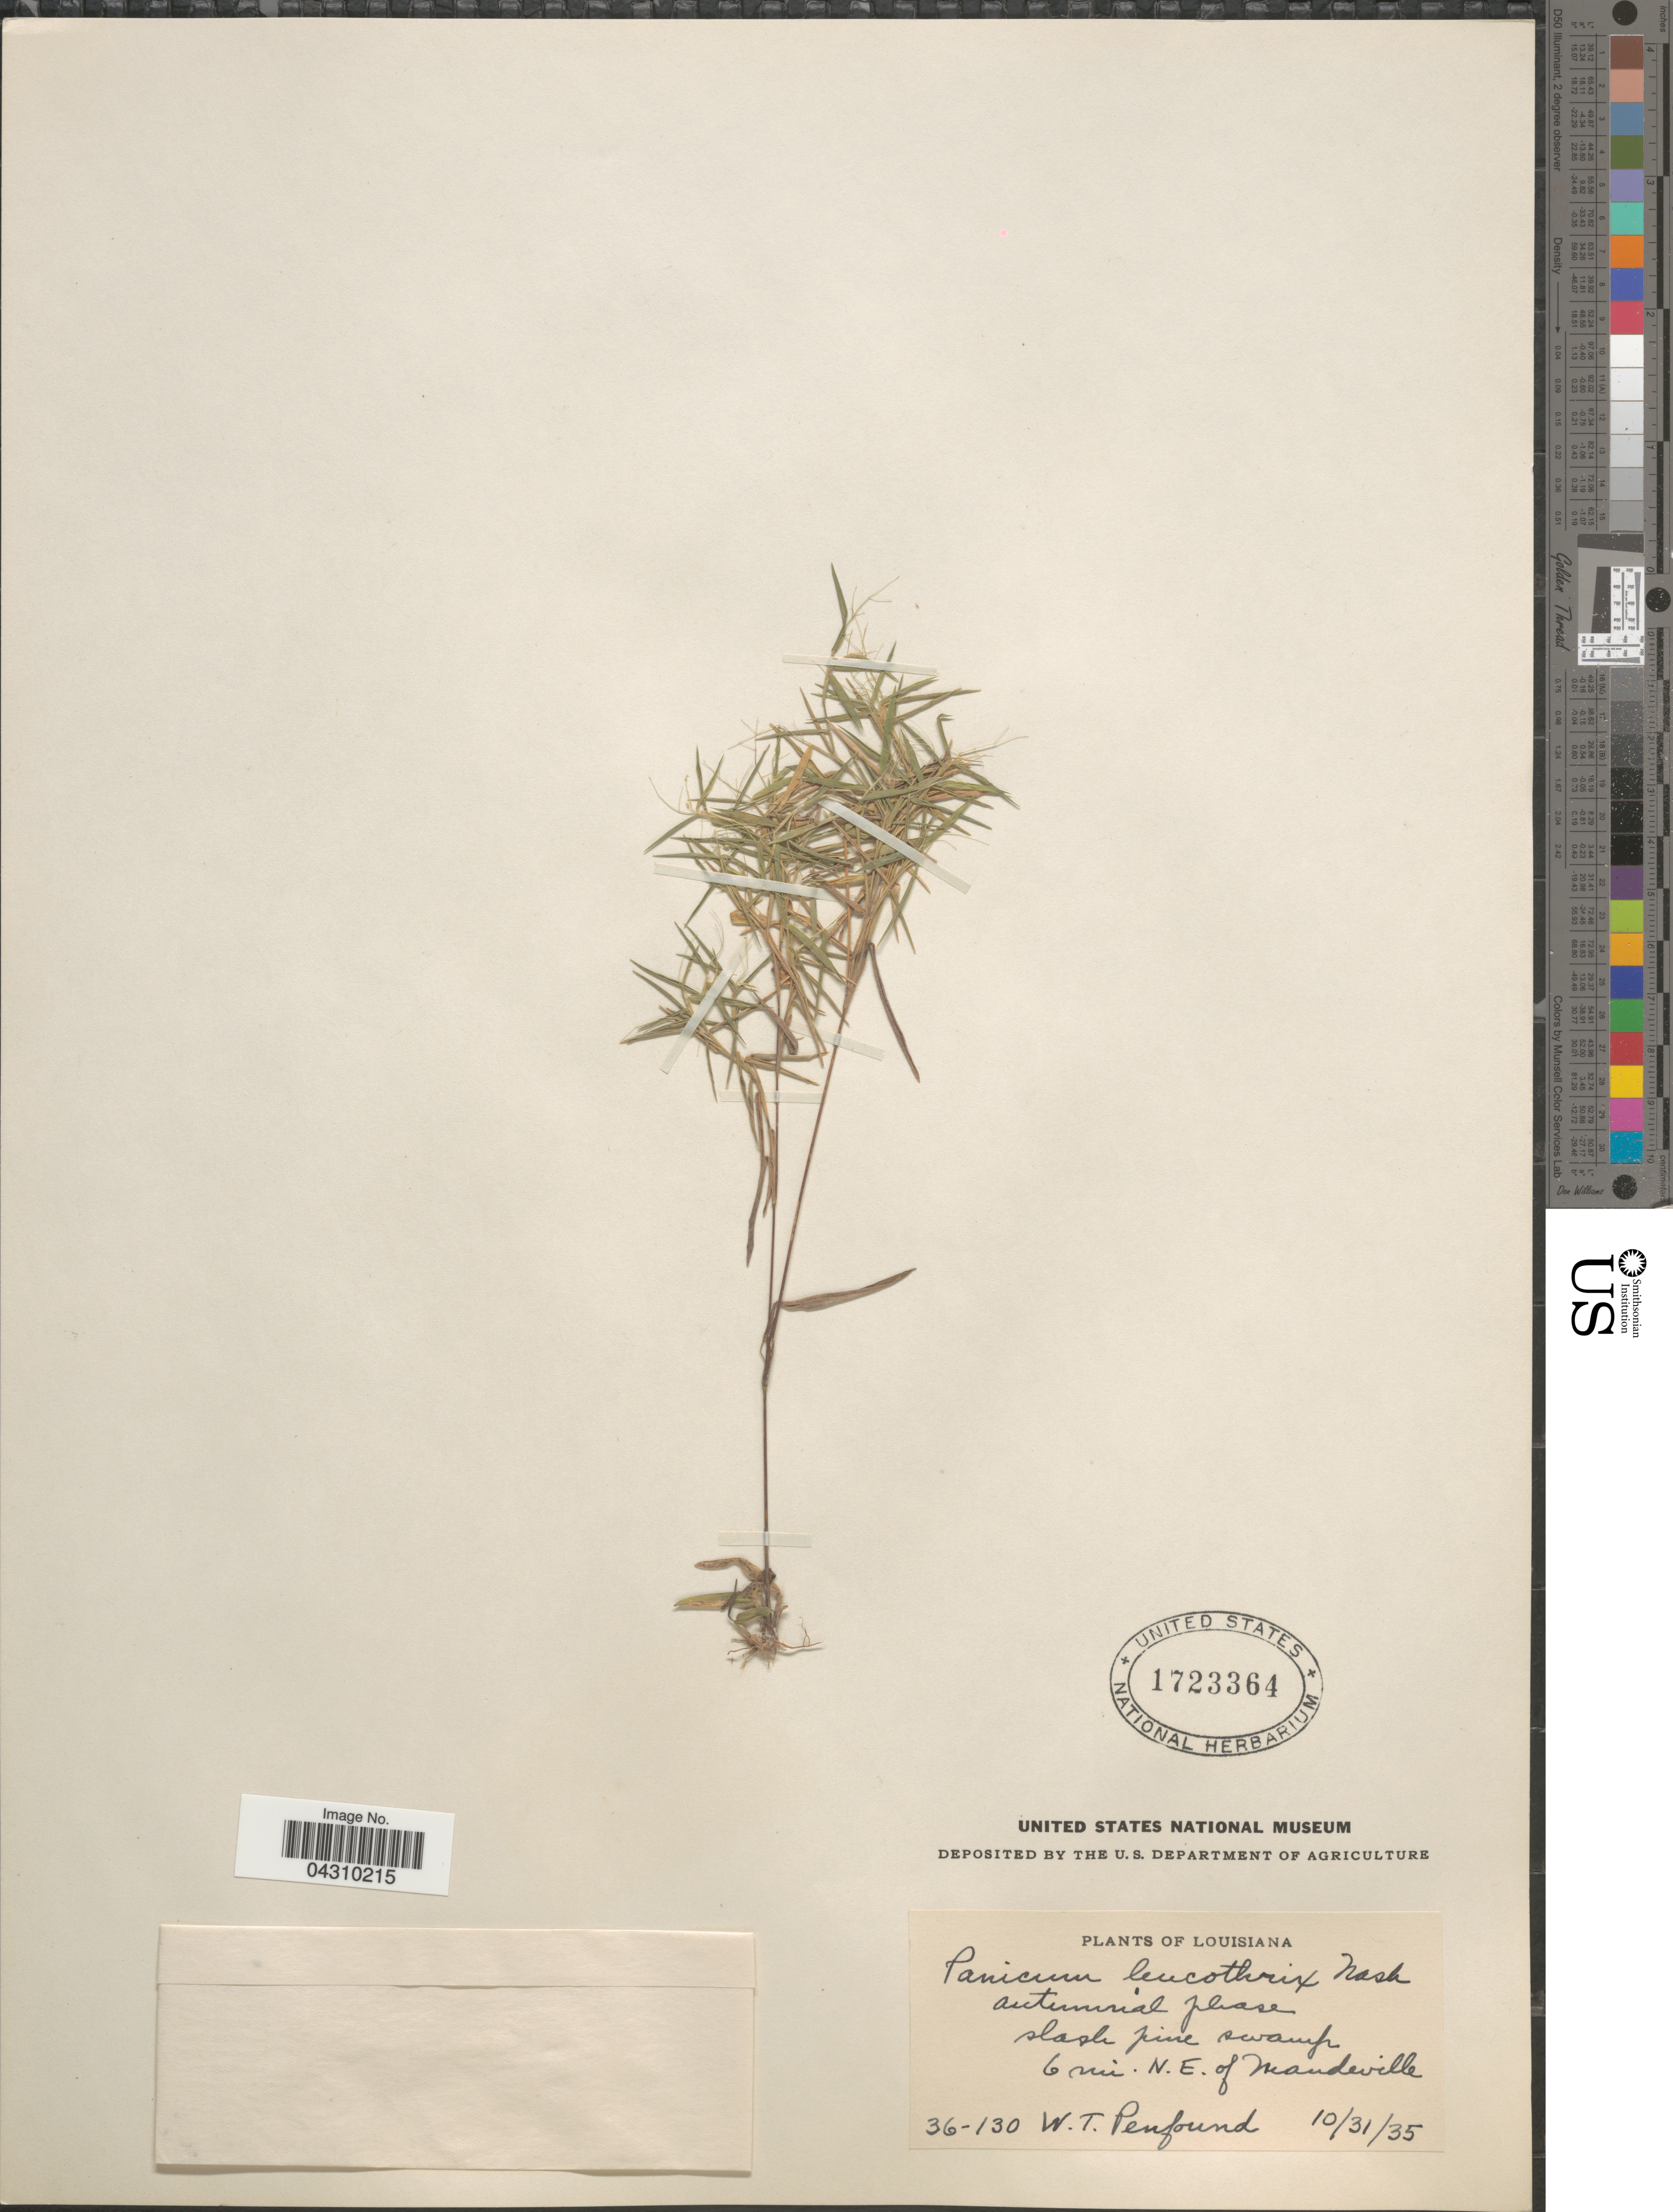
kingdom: Plantae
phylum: Tracheophyta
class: Liliopsida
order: Poales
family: Poaceae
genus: Dichanthelium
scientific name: Dichanthelium acuminatum var. acuminatum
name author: (Sw.) Gould & C.A. Clark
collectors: W. Penfound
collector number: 36-130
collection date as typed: Transcribed d/m/y: 31/10/35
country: United States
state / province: Louisiana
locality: Slash pine swamp 6 mi. N.E. of Mandeville.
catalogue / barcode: US 1723364